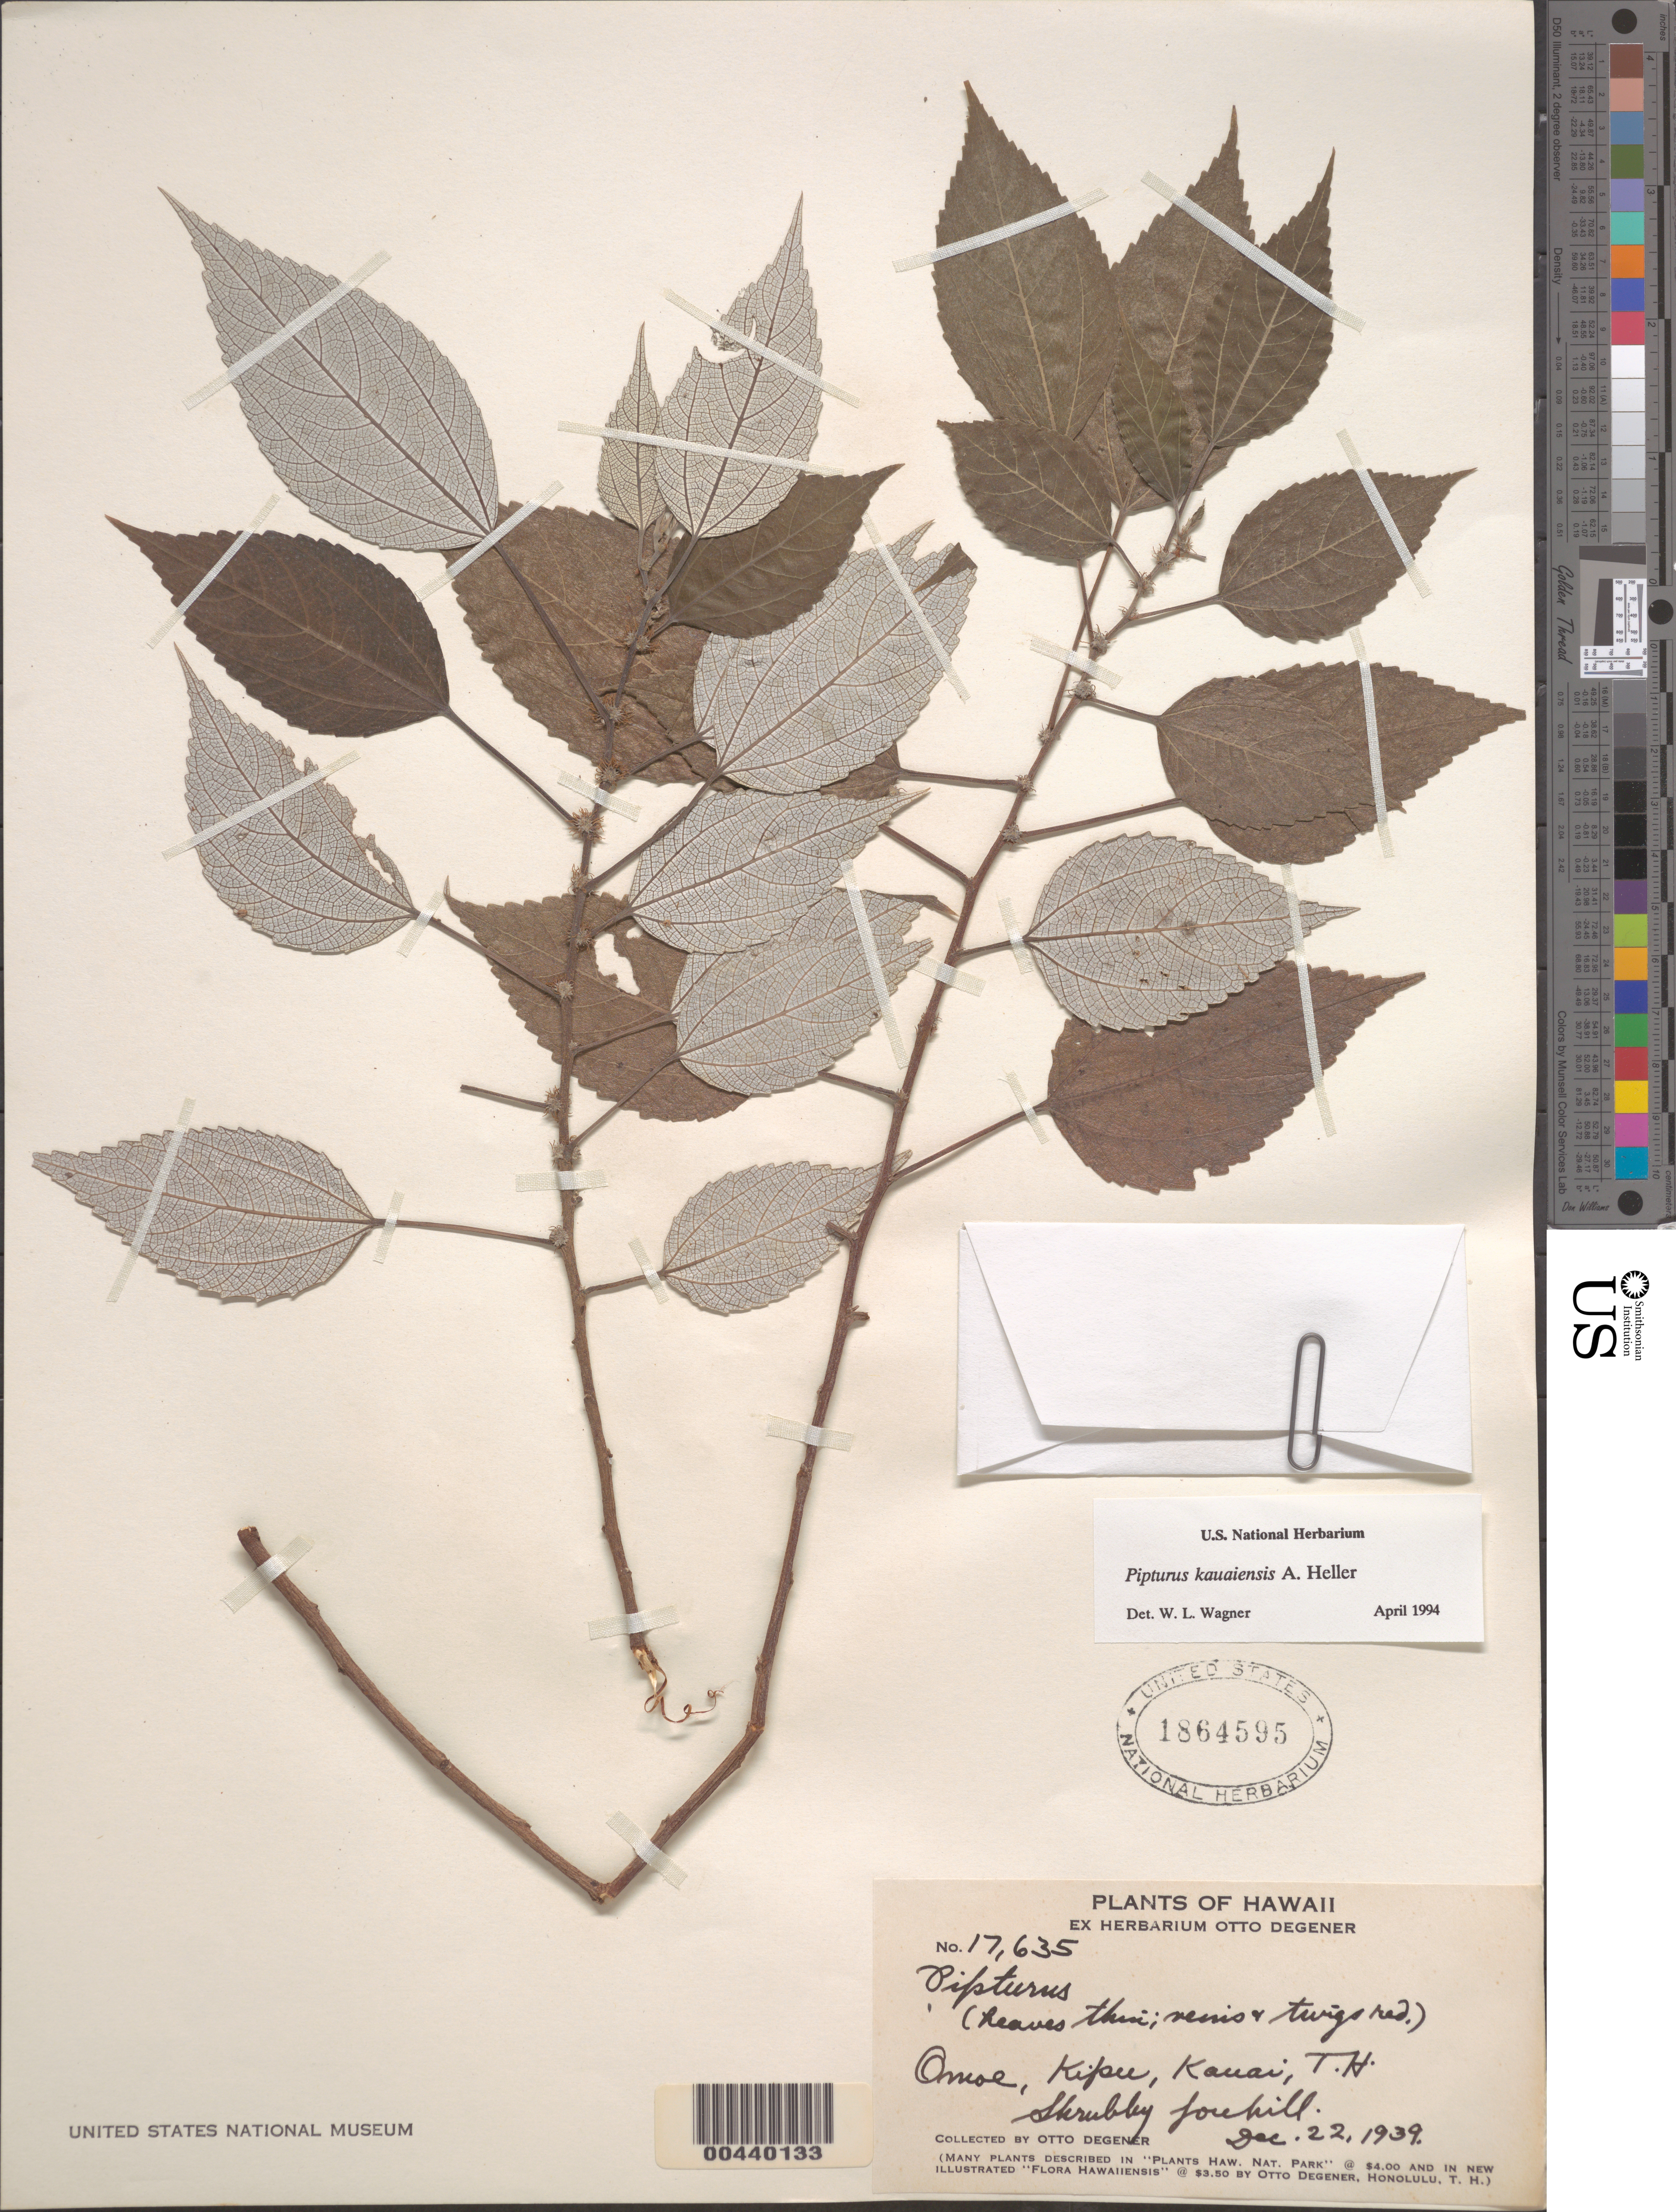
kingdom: Plantae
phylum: Tracheophyta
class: Magnoliopsida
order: Rosales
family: Urticaceae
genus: Pipturus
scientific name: Pipturus kauaiensis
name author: A. Heller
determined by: Wagner, W. L., (BOT), Smithsonian Institution - National Museum of Natural History (UNITED STATES)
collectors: O. Degener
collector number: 17635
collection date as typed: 22 Dec 1939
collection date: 1939-12-22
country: United States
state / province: Hawaii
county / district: Kauai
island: Kaua'i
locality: Omoe, Kipu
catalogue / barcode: US 1864595